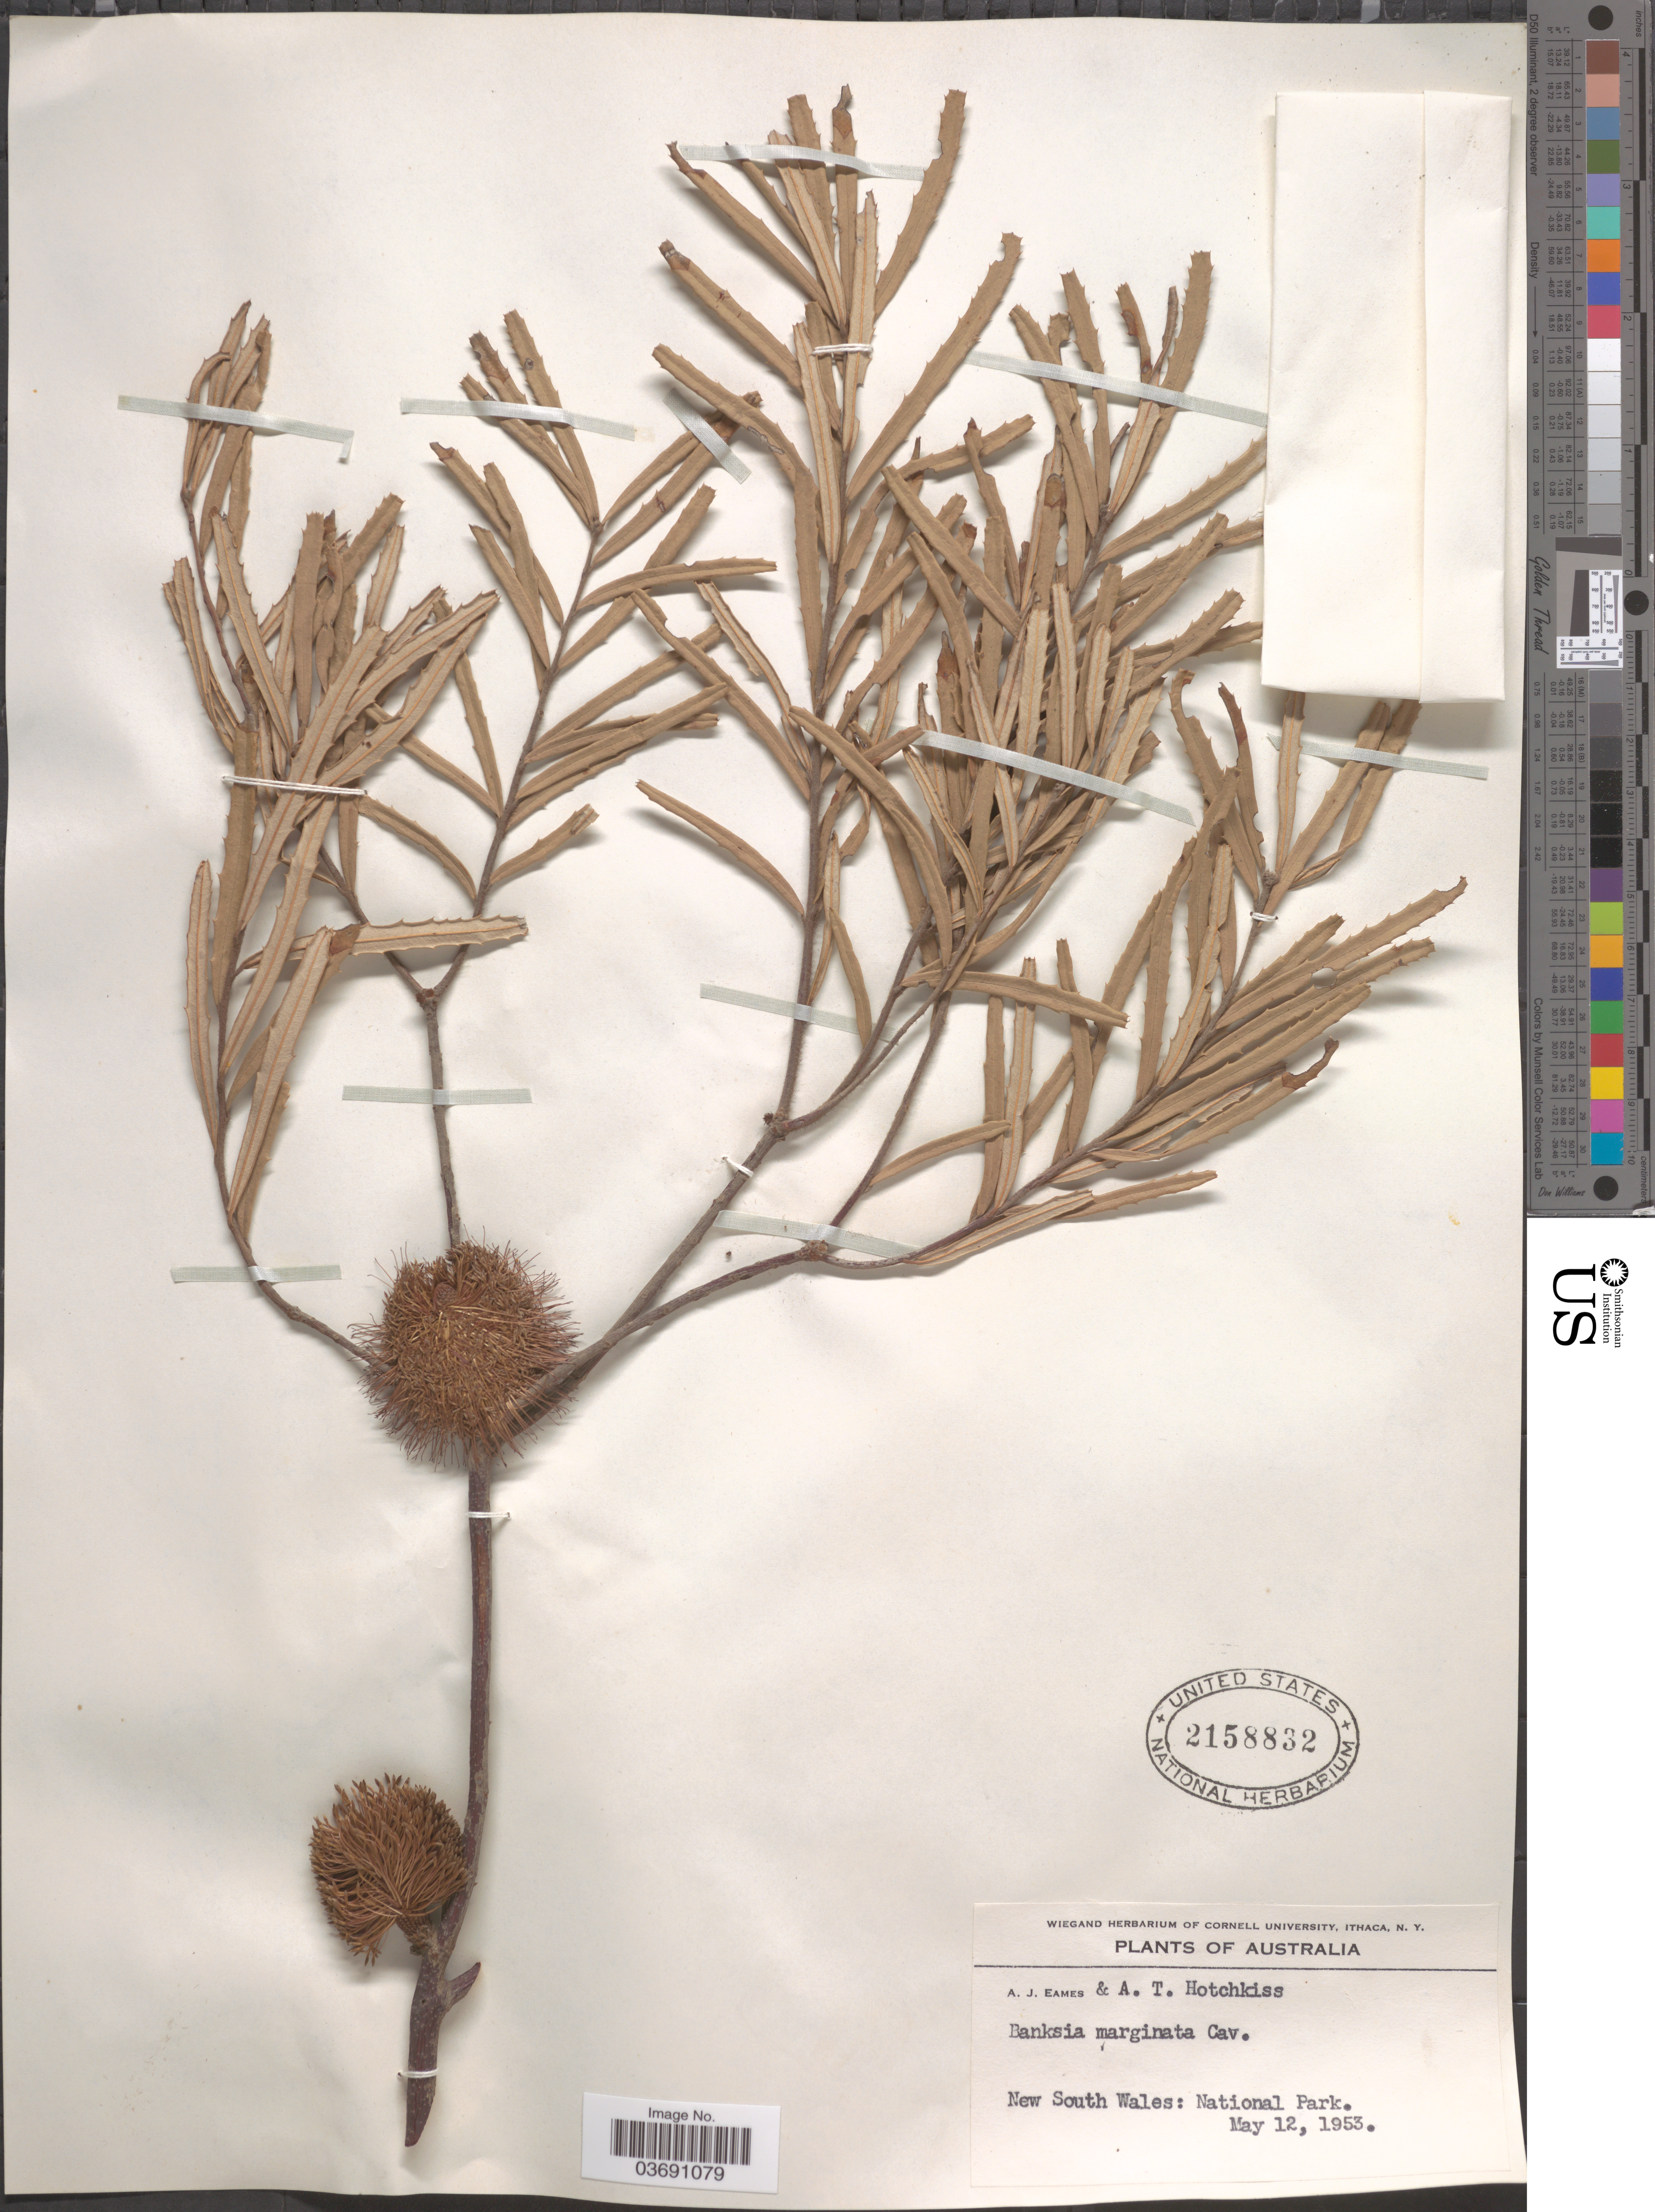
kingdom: Plantae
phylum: Tracheophyta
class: Magnoliopsida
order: Proteales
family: Proteaceae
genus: Banksia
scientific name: Banksia marginata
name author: Cav.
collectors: A. J. Eames & A. Hotchkiss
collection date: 1953-05-12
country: Australia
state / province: New South Wales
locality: National Park.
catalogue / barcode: US 2158832